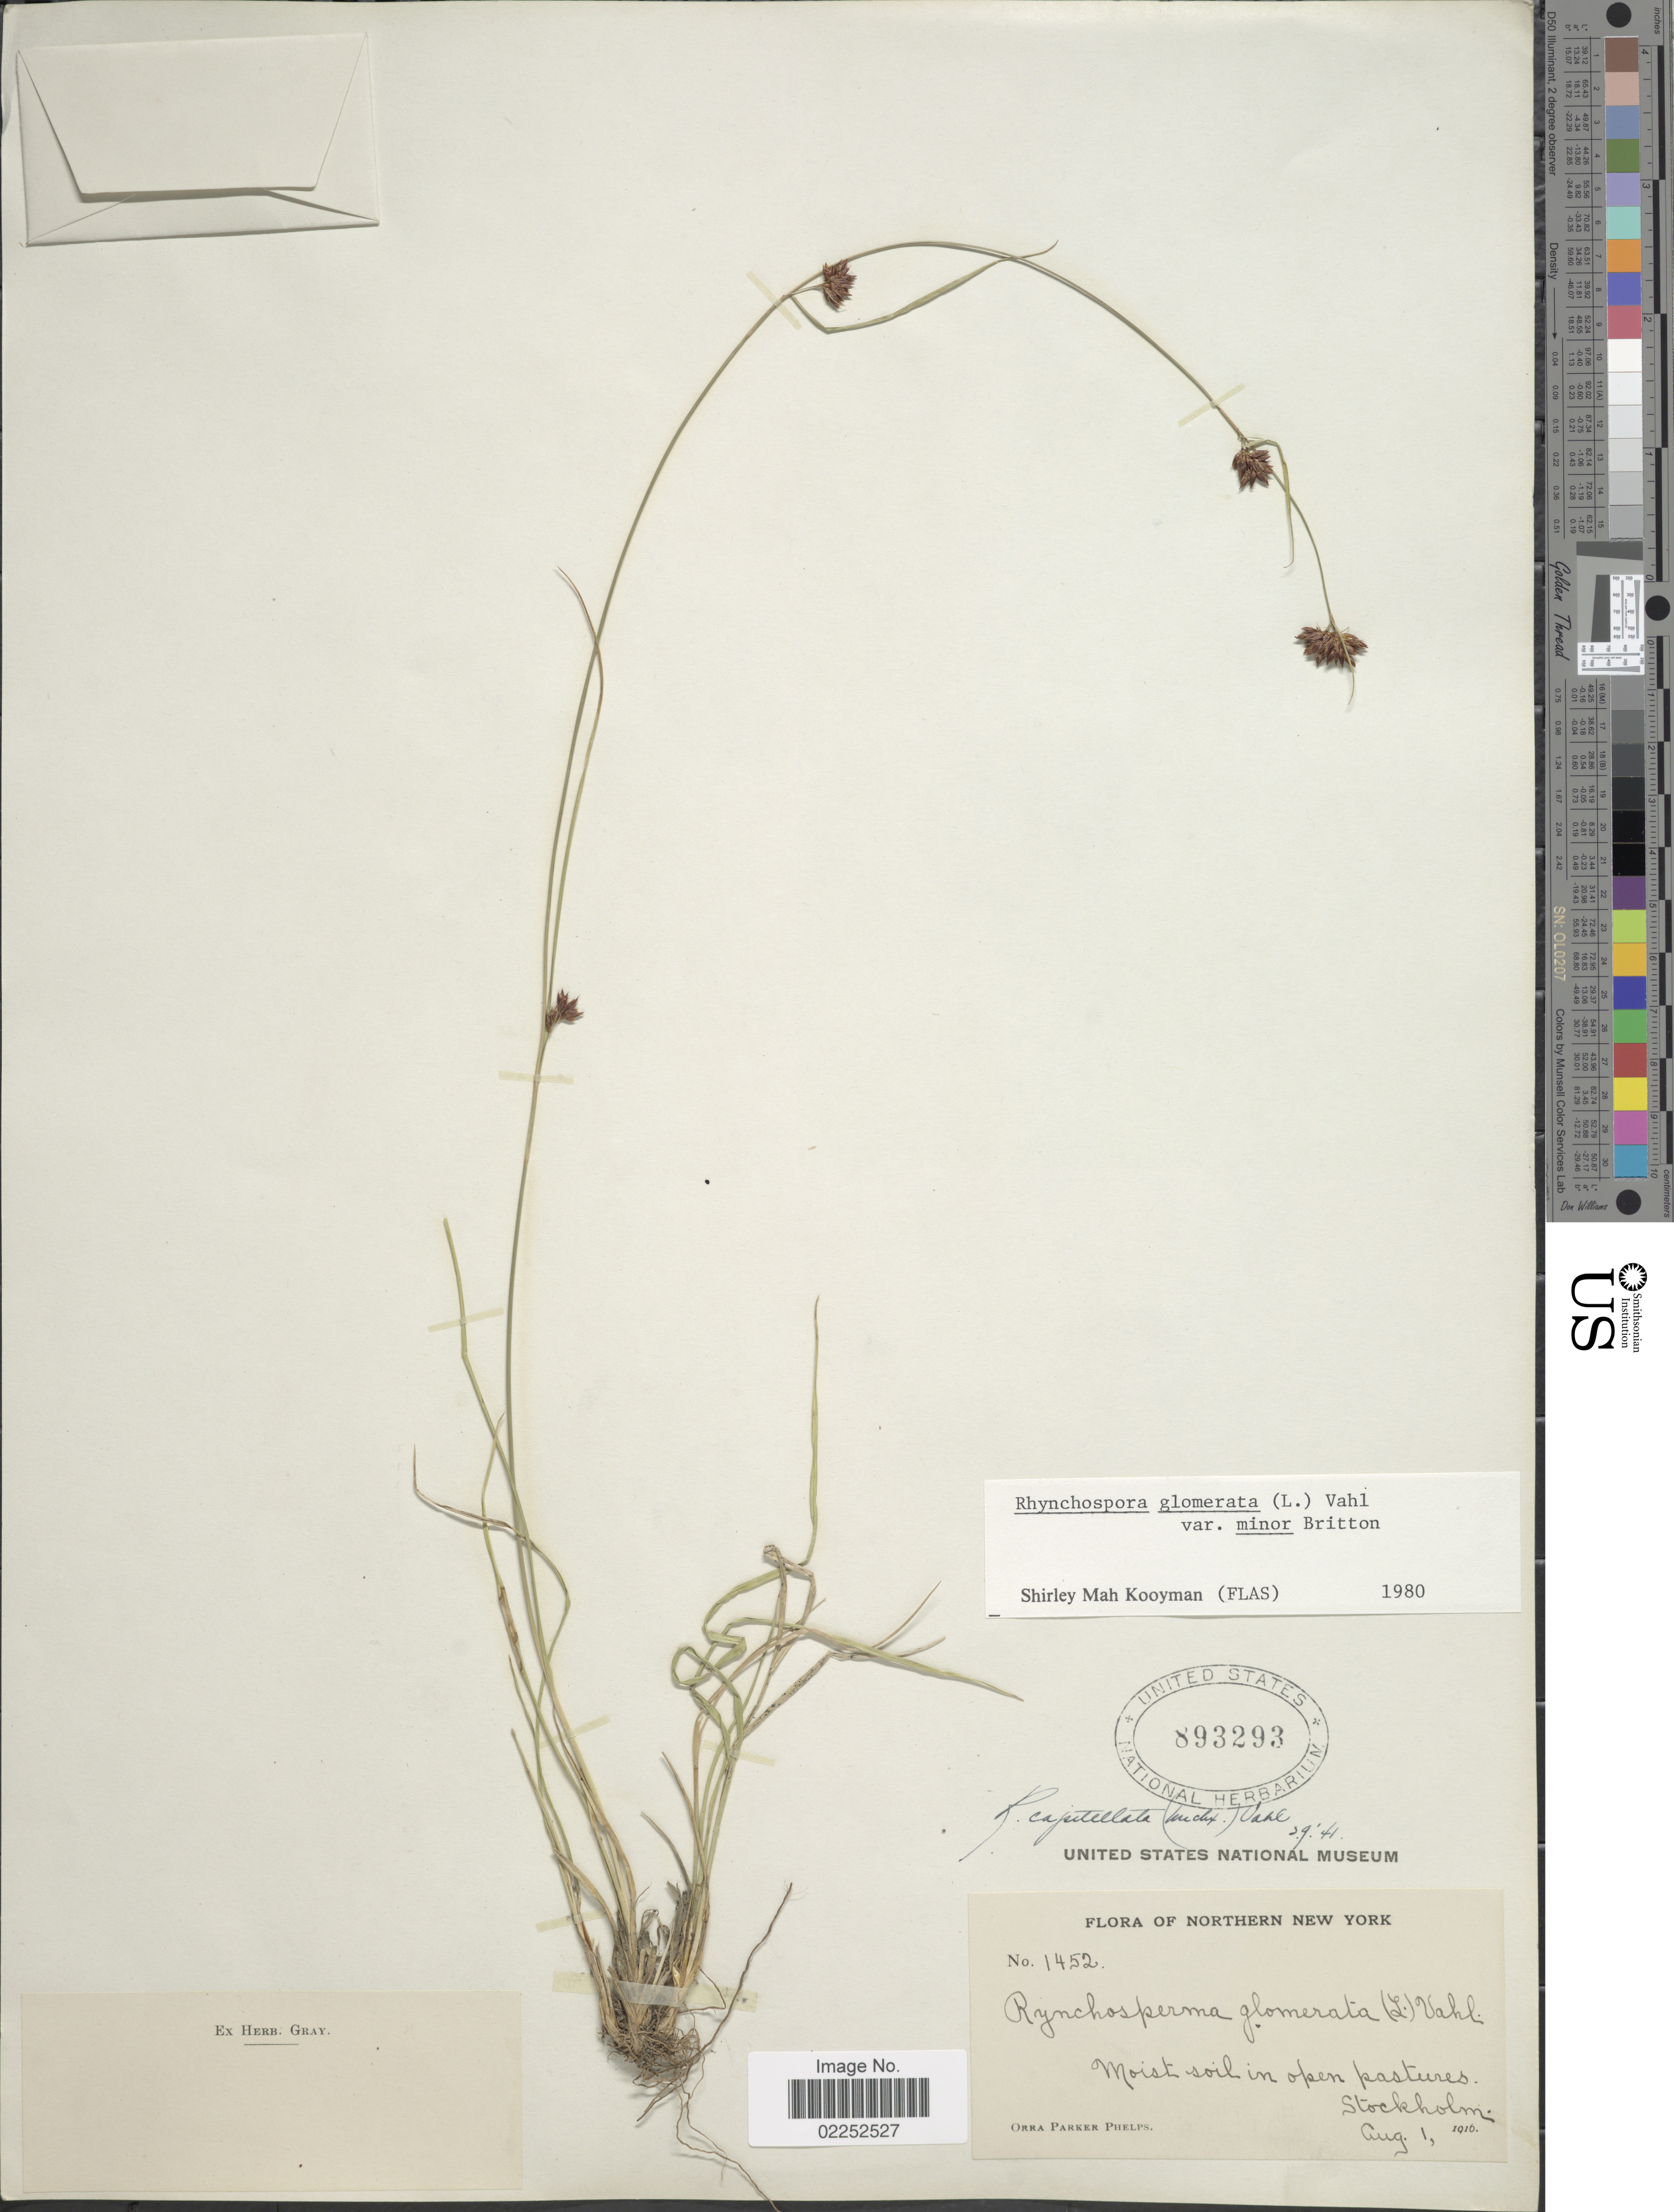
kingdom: Plantae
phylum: Tracheophyta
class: Liliopsida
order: Poales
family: Cyperaceae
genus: Rhynchospora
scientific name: Rhynchospora capitellata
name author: (Michx.) Vahl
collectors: O. P. Phelps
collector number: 1452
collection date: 1916-08-01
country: United States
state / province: New York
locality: Northern New York, Moist soil in open pastures, Stockholm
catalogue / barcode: US 893293